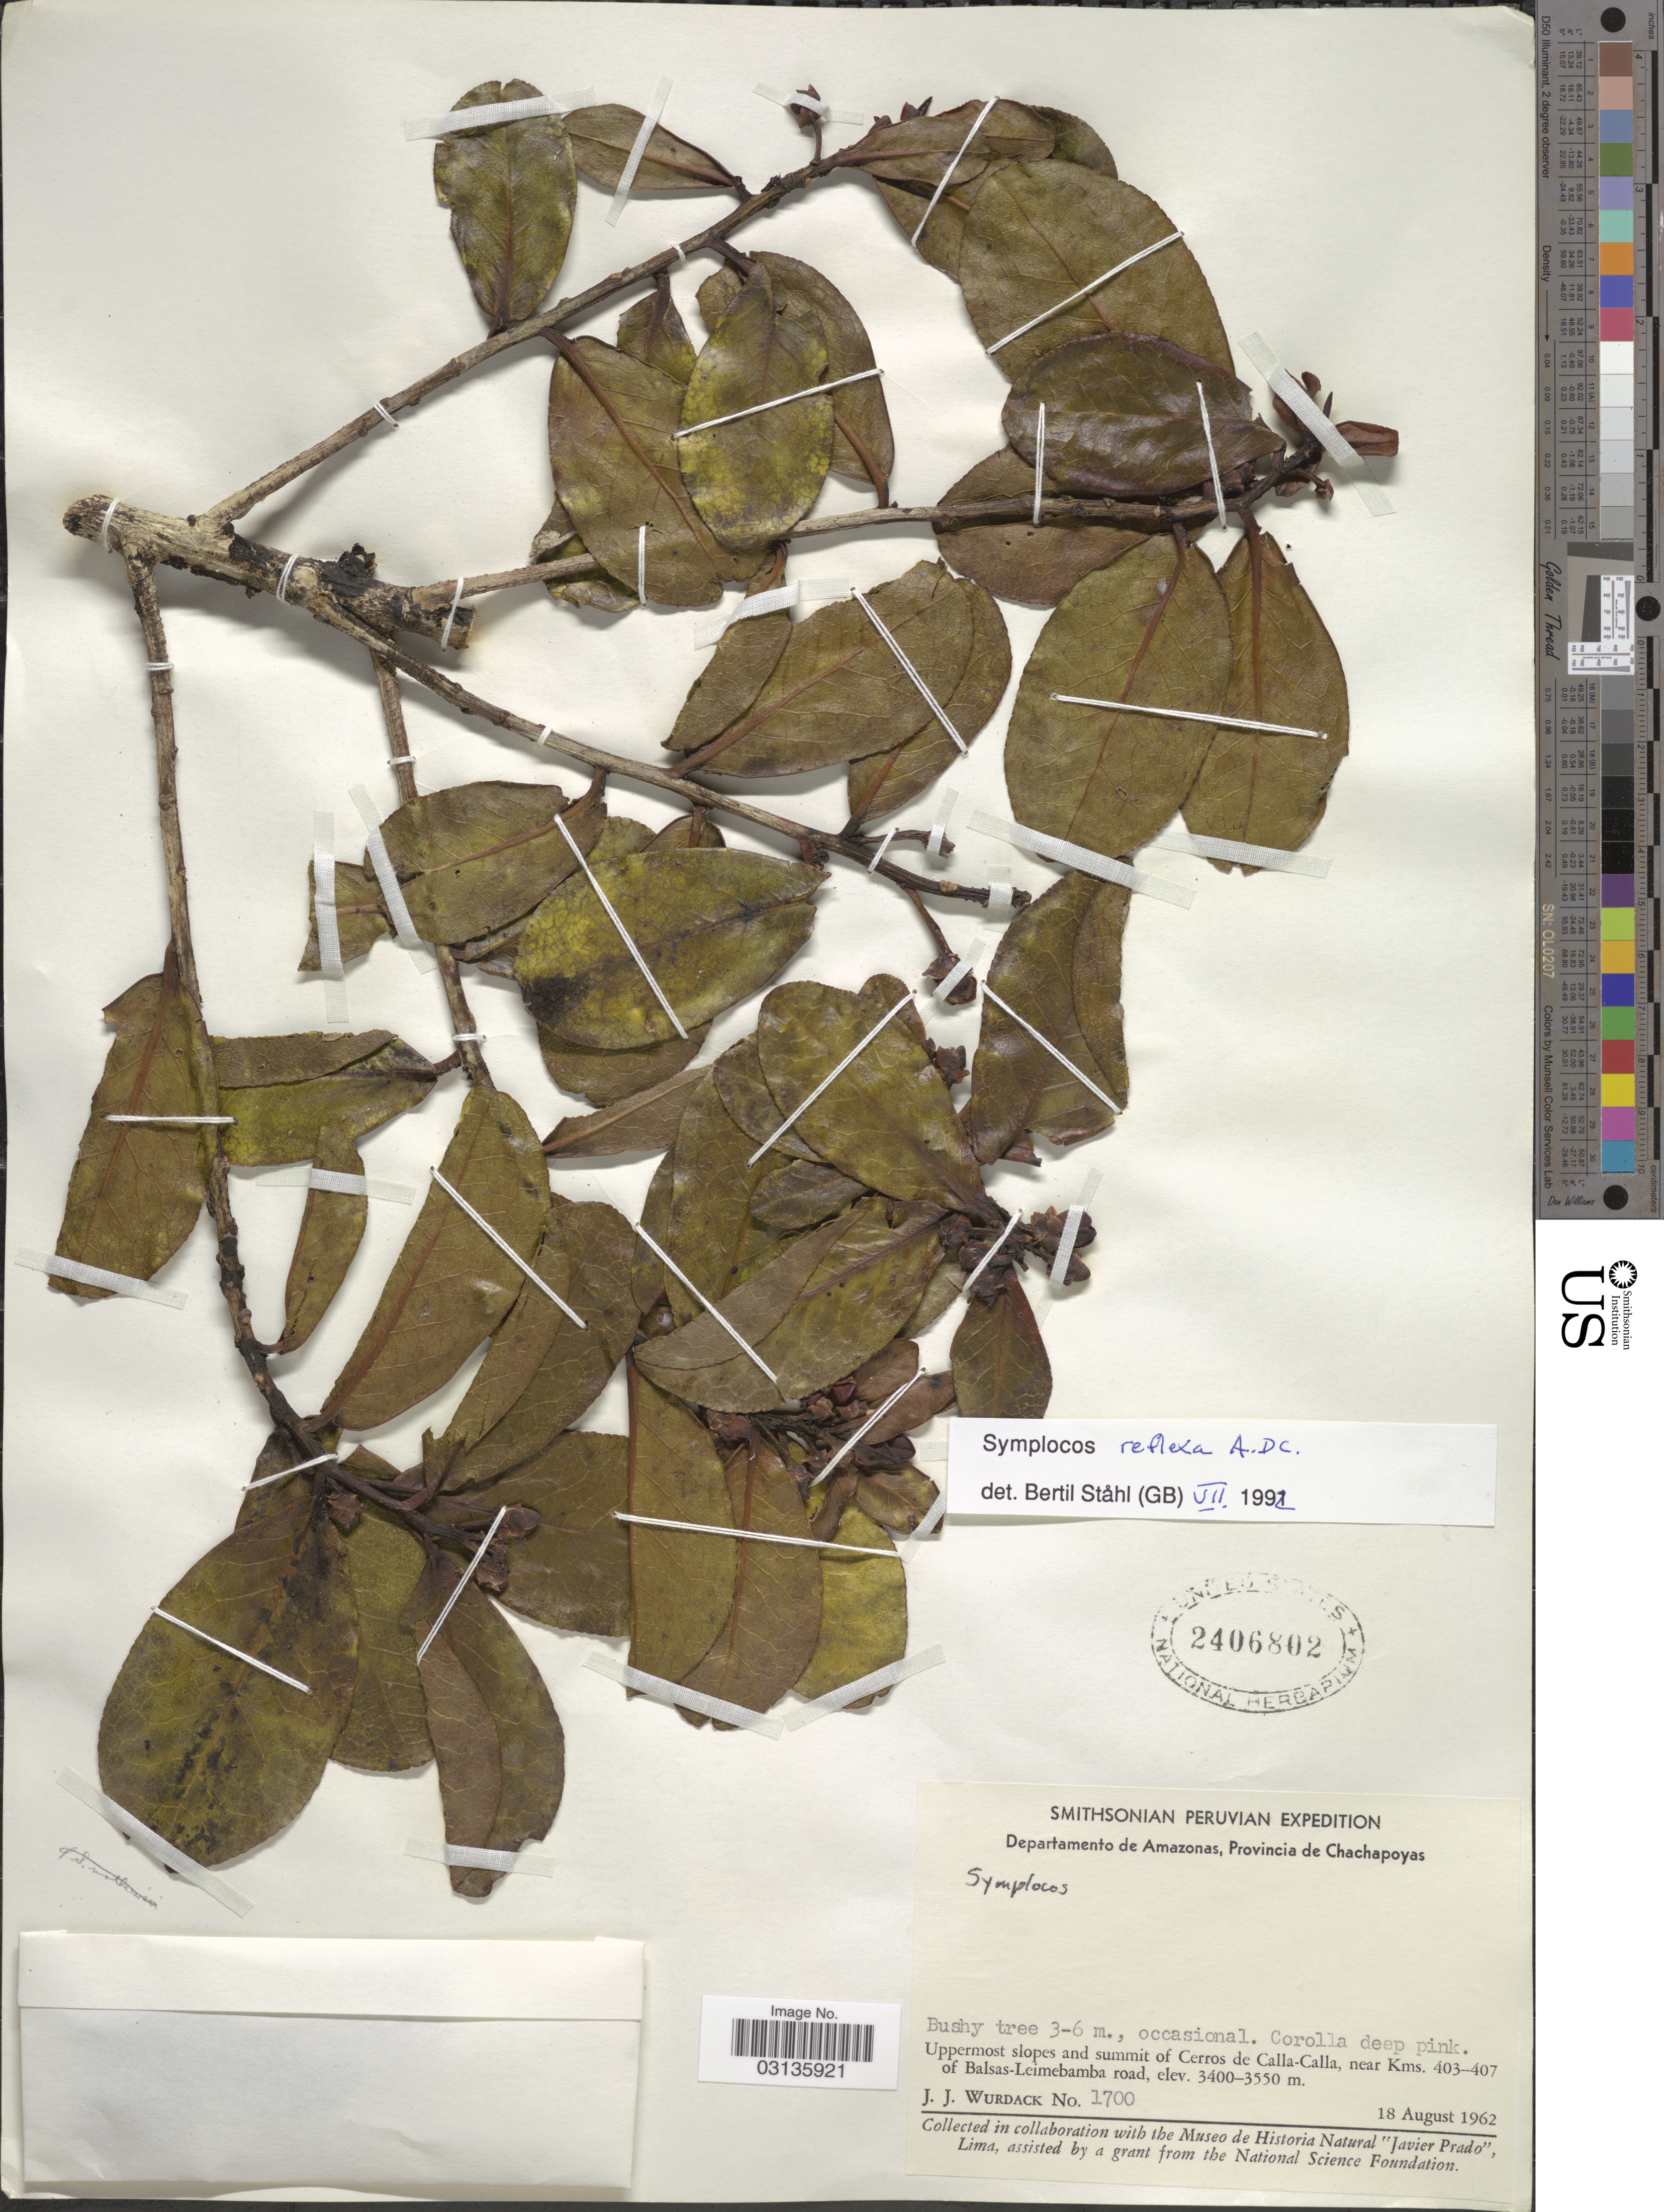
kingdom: Plantae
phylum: Tracheophyta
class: Magnoliopsida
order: Ericales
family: Symplocaceae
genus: Symplocos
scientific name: Symplocos reflexa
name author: A. DC.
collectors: J. J. Wurdack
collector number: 1700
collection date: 1962-08-18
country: Peru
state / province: Amazonas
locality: Departamento de Amazonas, Provincia de Chachapoyas. Uppermost slopes and summit of Cerros de Calla-Calla, near Kms. 403-407 of Balsas-Leimebamba road.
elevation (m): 3400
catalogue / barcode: US 2406802